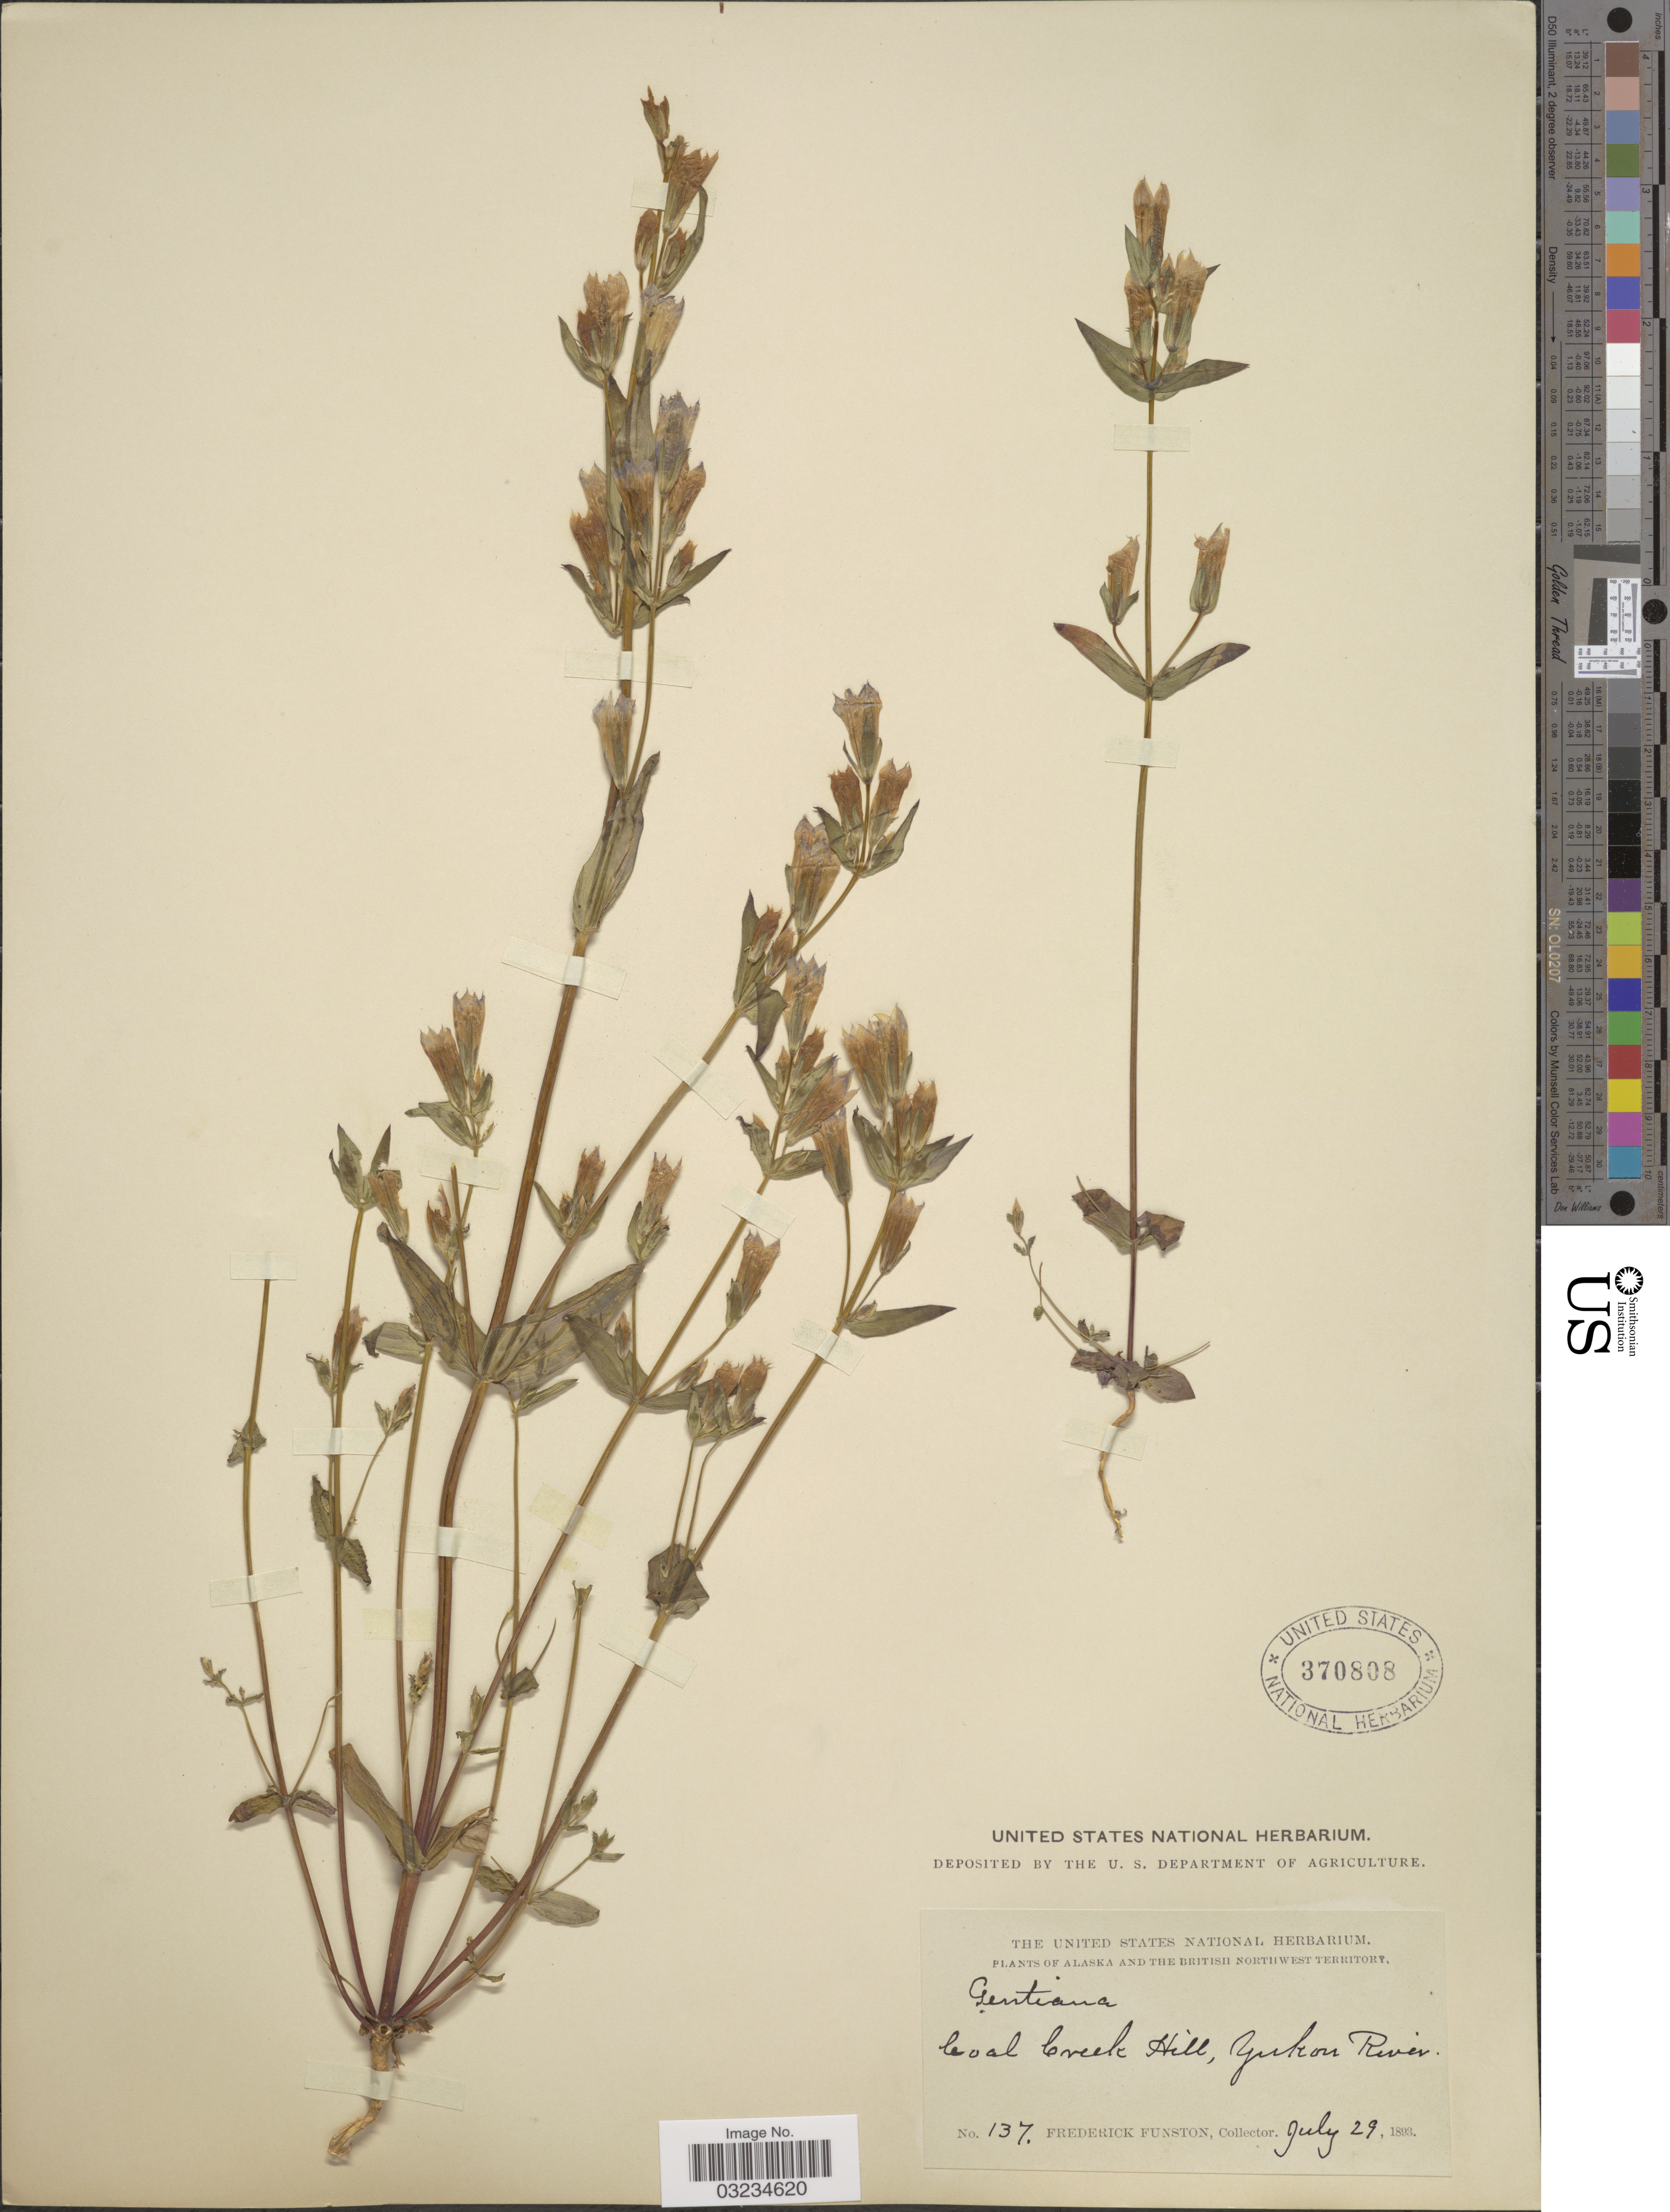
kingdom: Plantae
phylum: Tracheophyta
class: Magnoliopsida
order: Gentianales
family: Gentianaceae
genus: Gentiana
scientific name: Gentiana propinqua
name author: Richards.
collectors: F. Funston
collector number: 137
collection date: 1893-07-29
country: Canada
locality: Alaska and the British Northwest Territory. Coal Creek Hill, Yukon River.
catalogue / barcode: US 370808